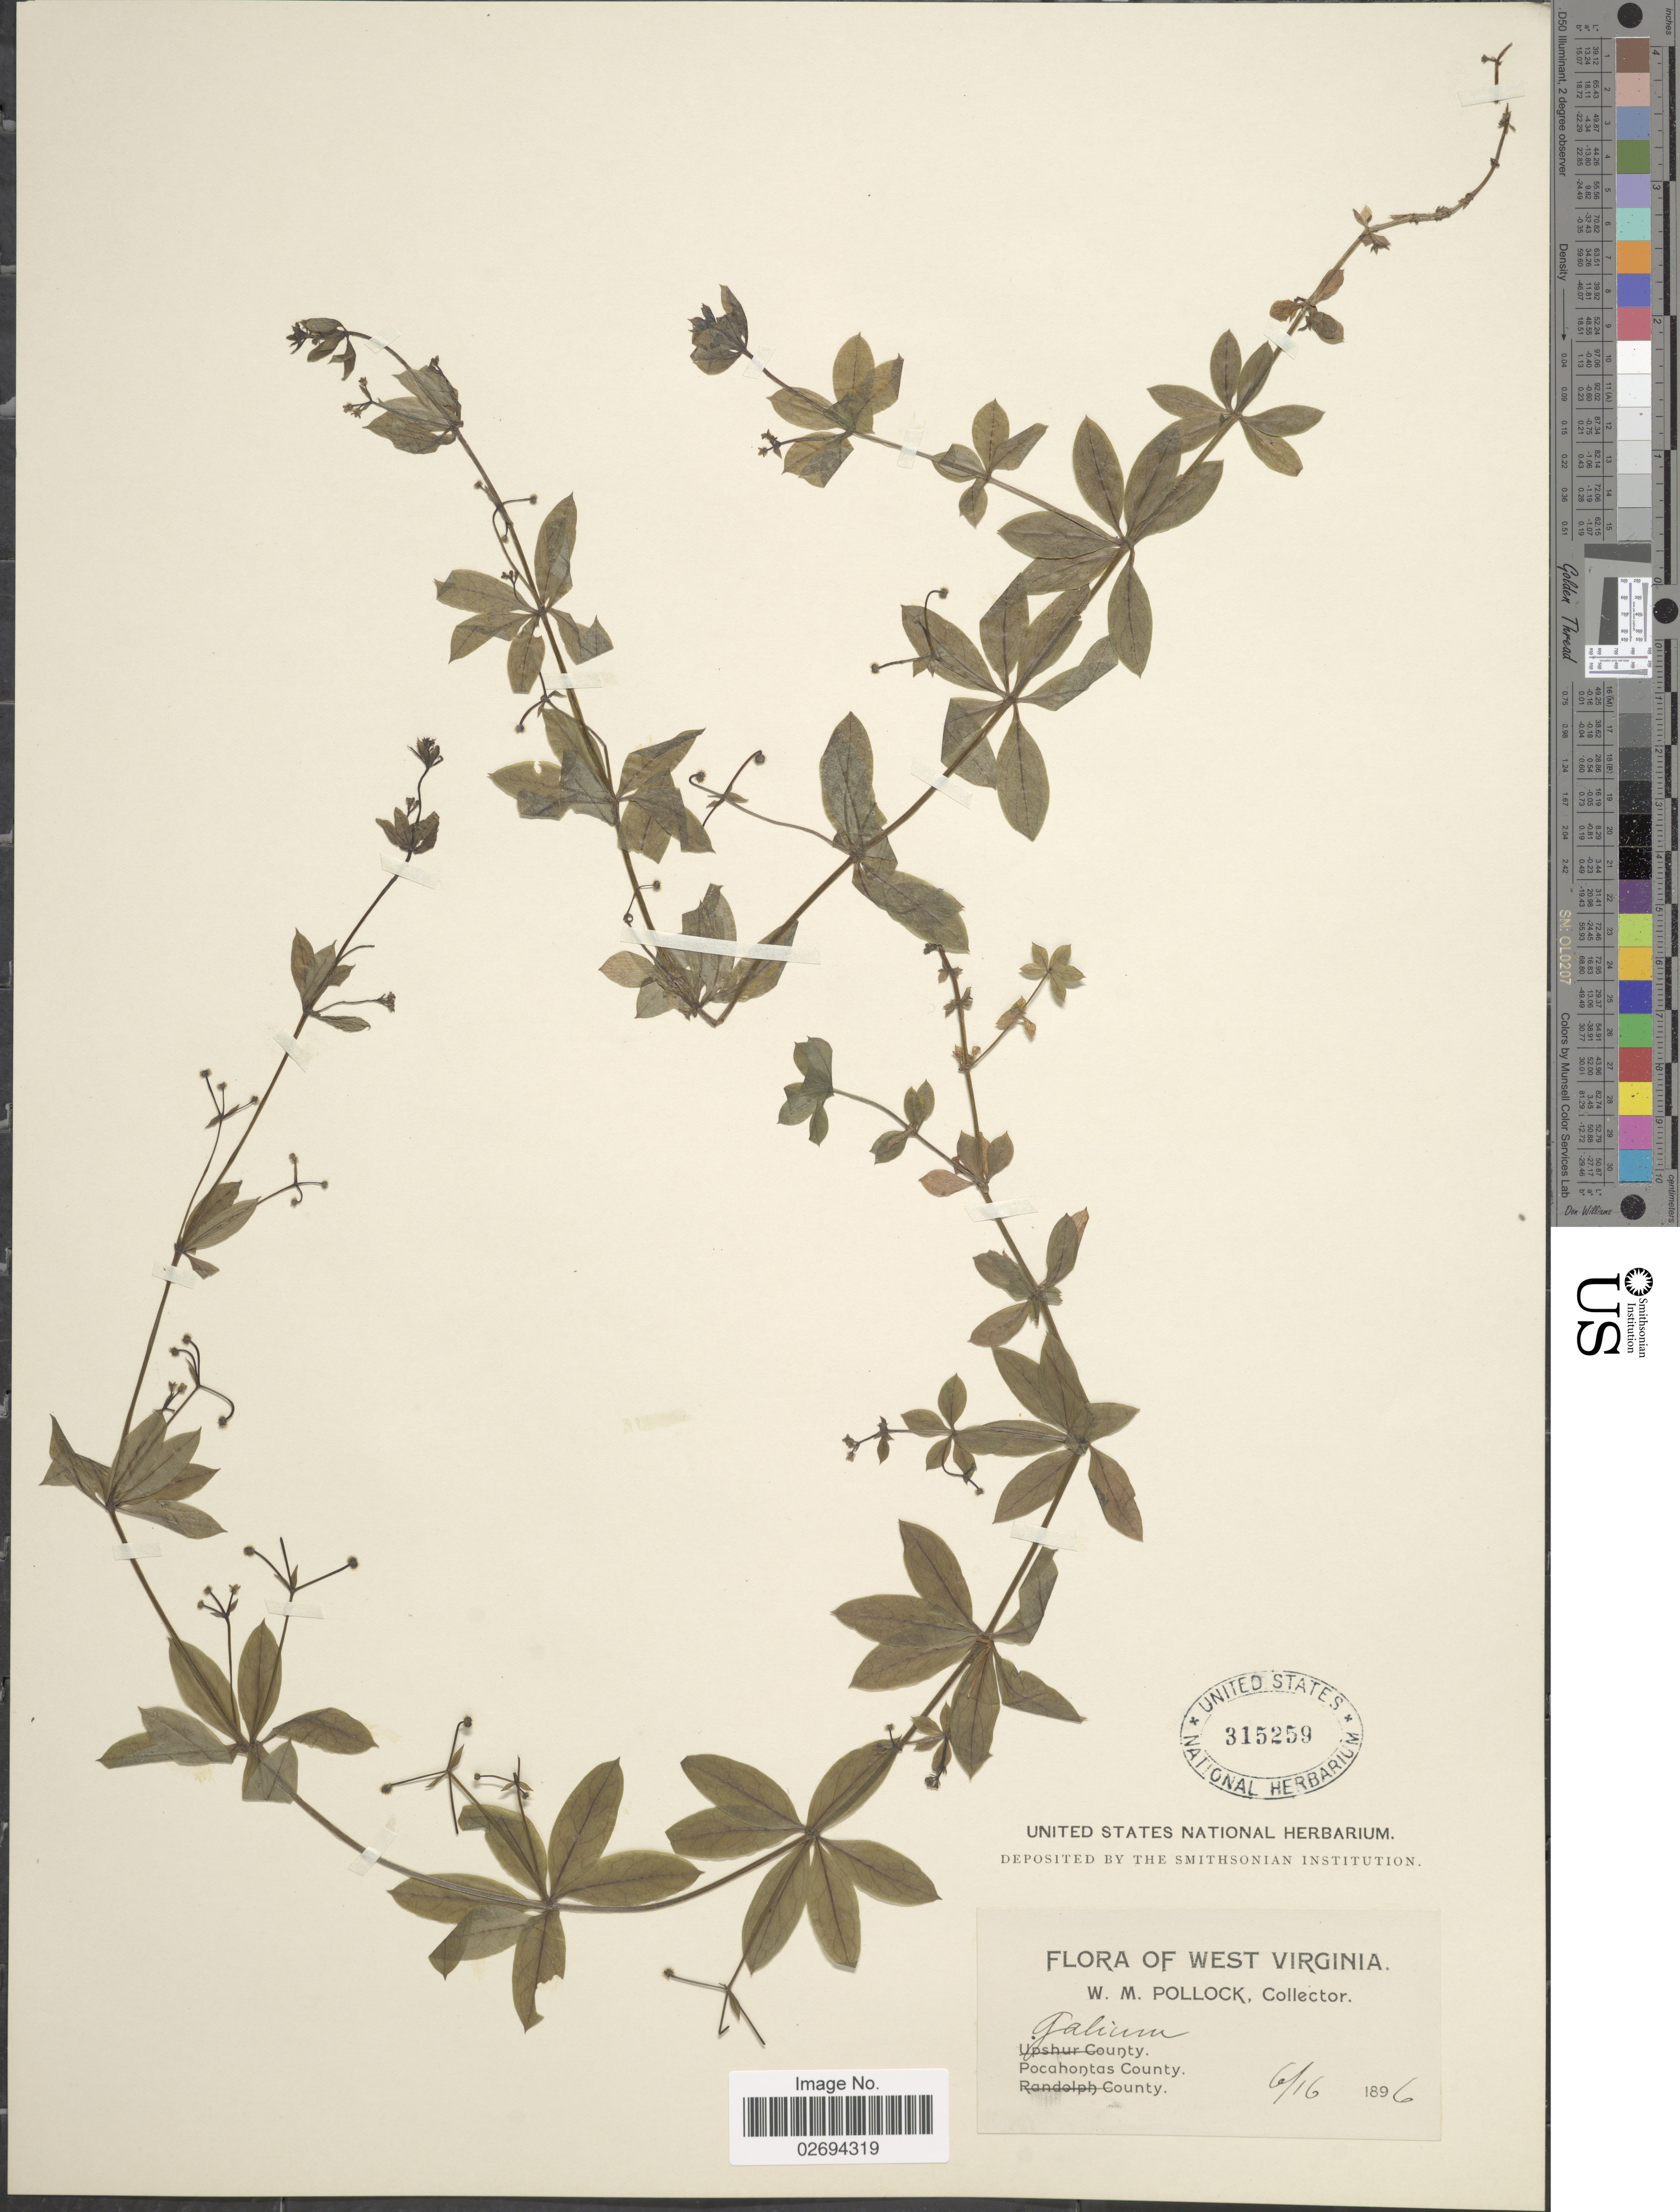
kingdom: Plantae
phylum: Tracheophyta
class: Magnoliopsida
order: Gentianales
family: Rubiaceae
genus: Galium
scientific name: Galium triflorum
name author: Michx.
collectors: W. M. Pollock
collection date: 1896-06-16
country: United States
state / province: West Virginia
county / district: Pocahontas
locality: Pocahontas County.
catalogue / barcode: US 315259